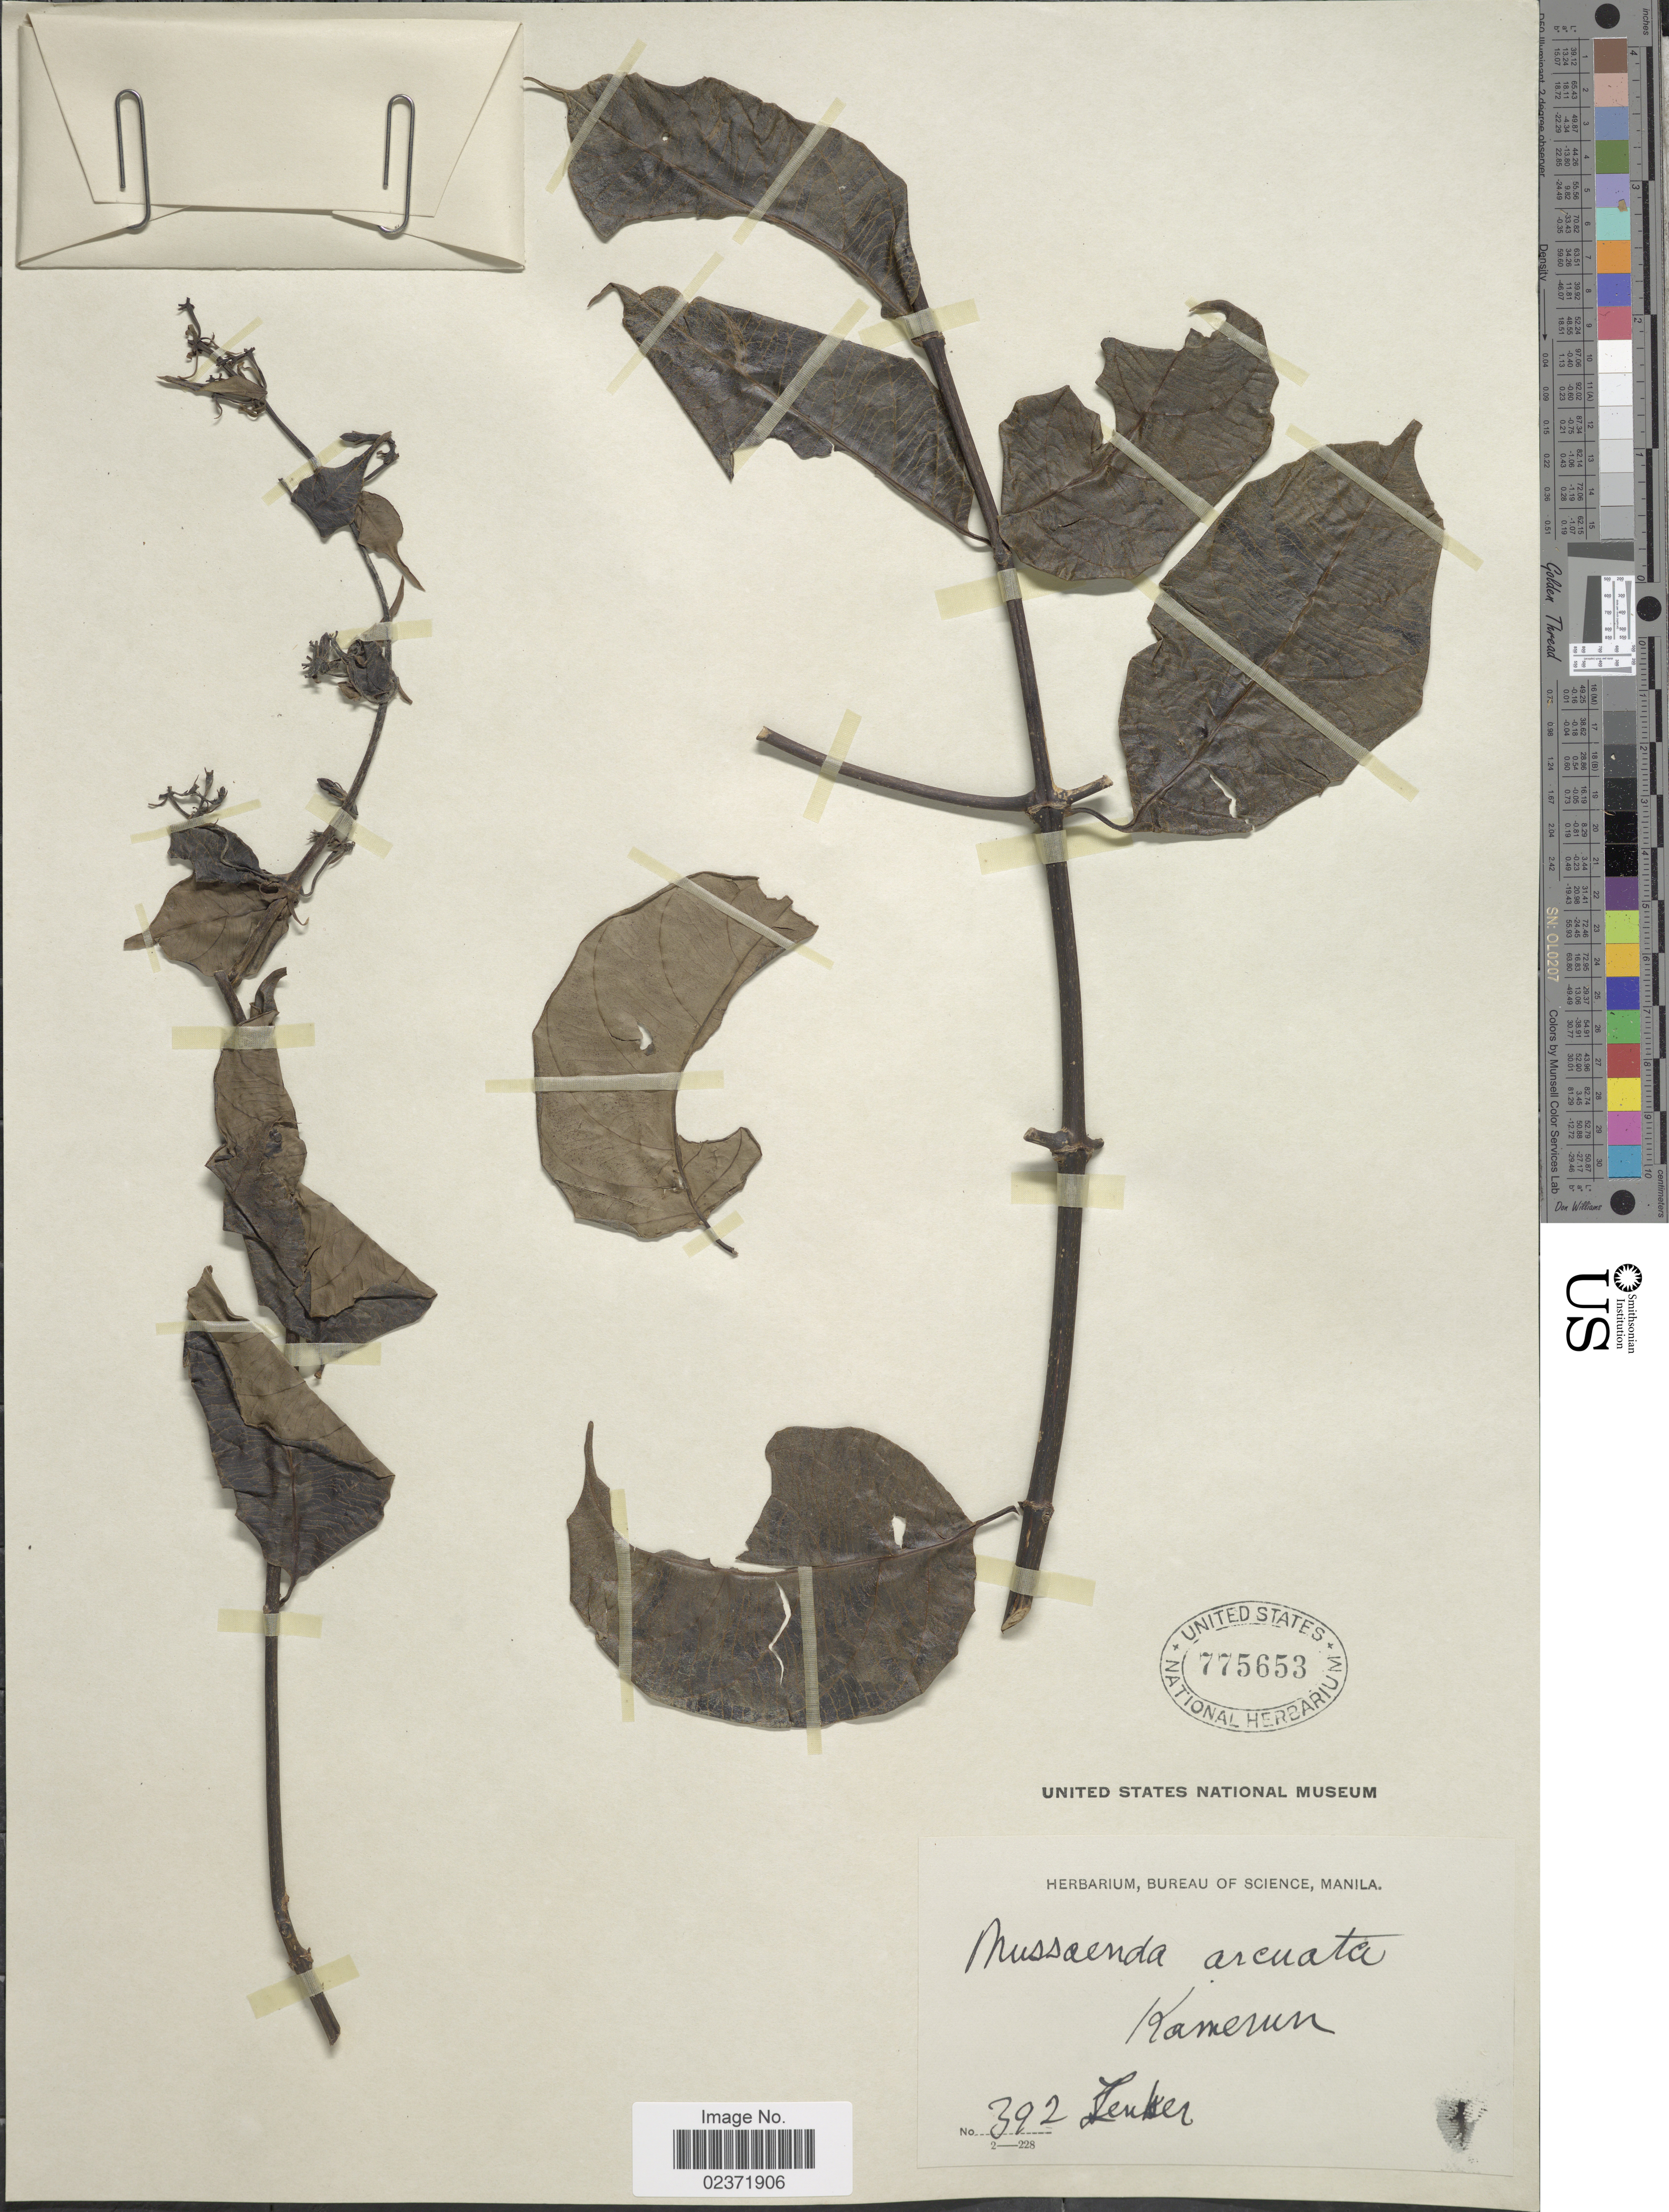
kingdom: Plantae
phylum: Tracheophyta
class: Magnoliopsida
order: Gentianales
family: Rubiaceae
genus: Mussaenda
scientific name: Mussaenda arcuata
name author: Poir.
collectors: Zenker, --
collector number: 392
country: Cameroon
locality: Kamerun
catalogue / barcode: US 775653